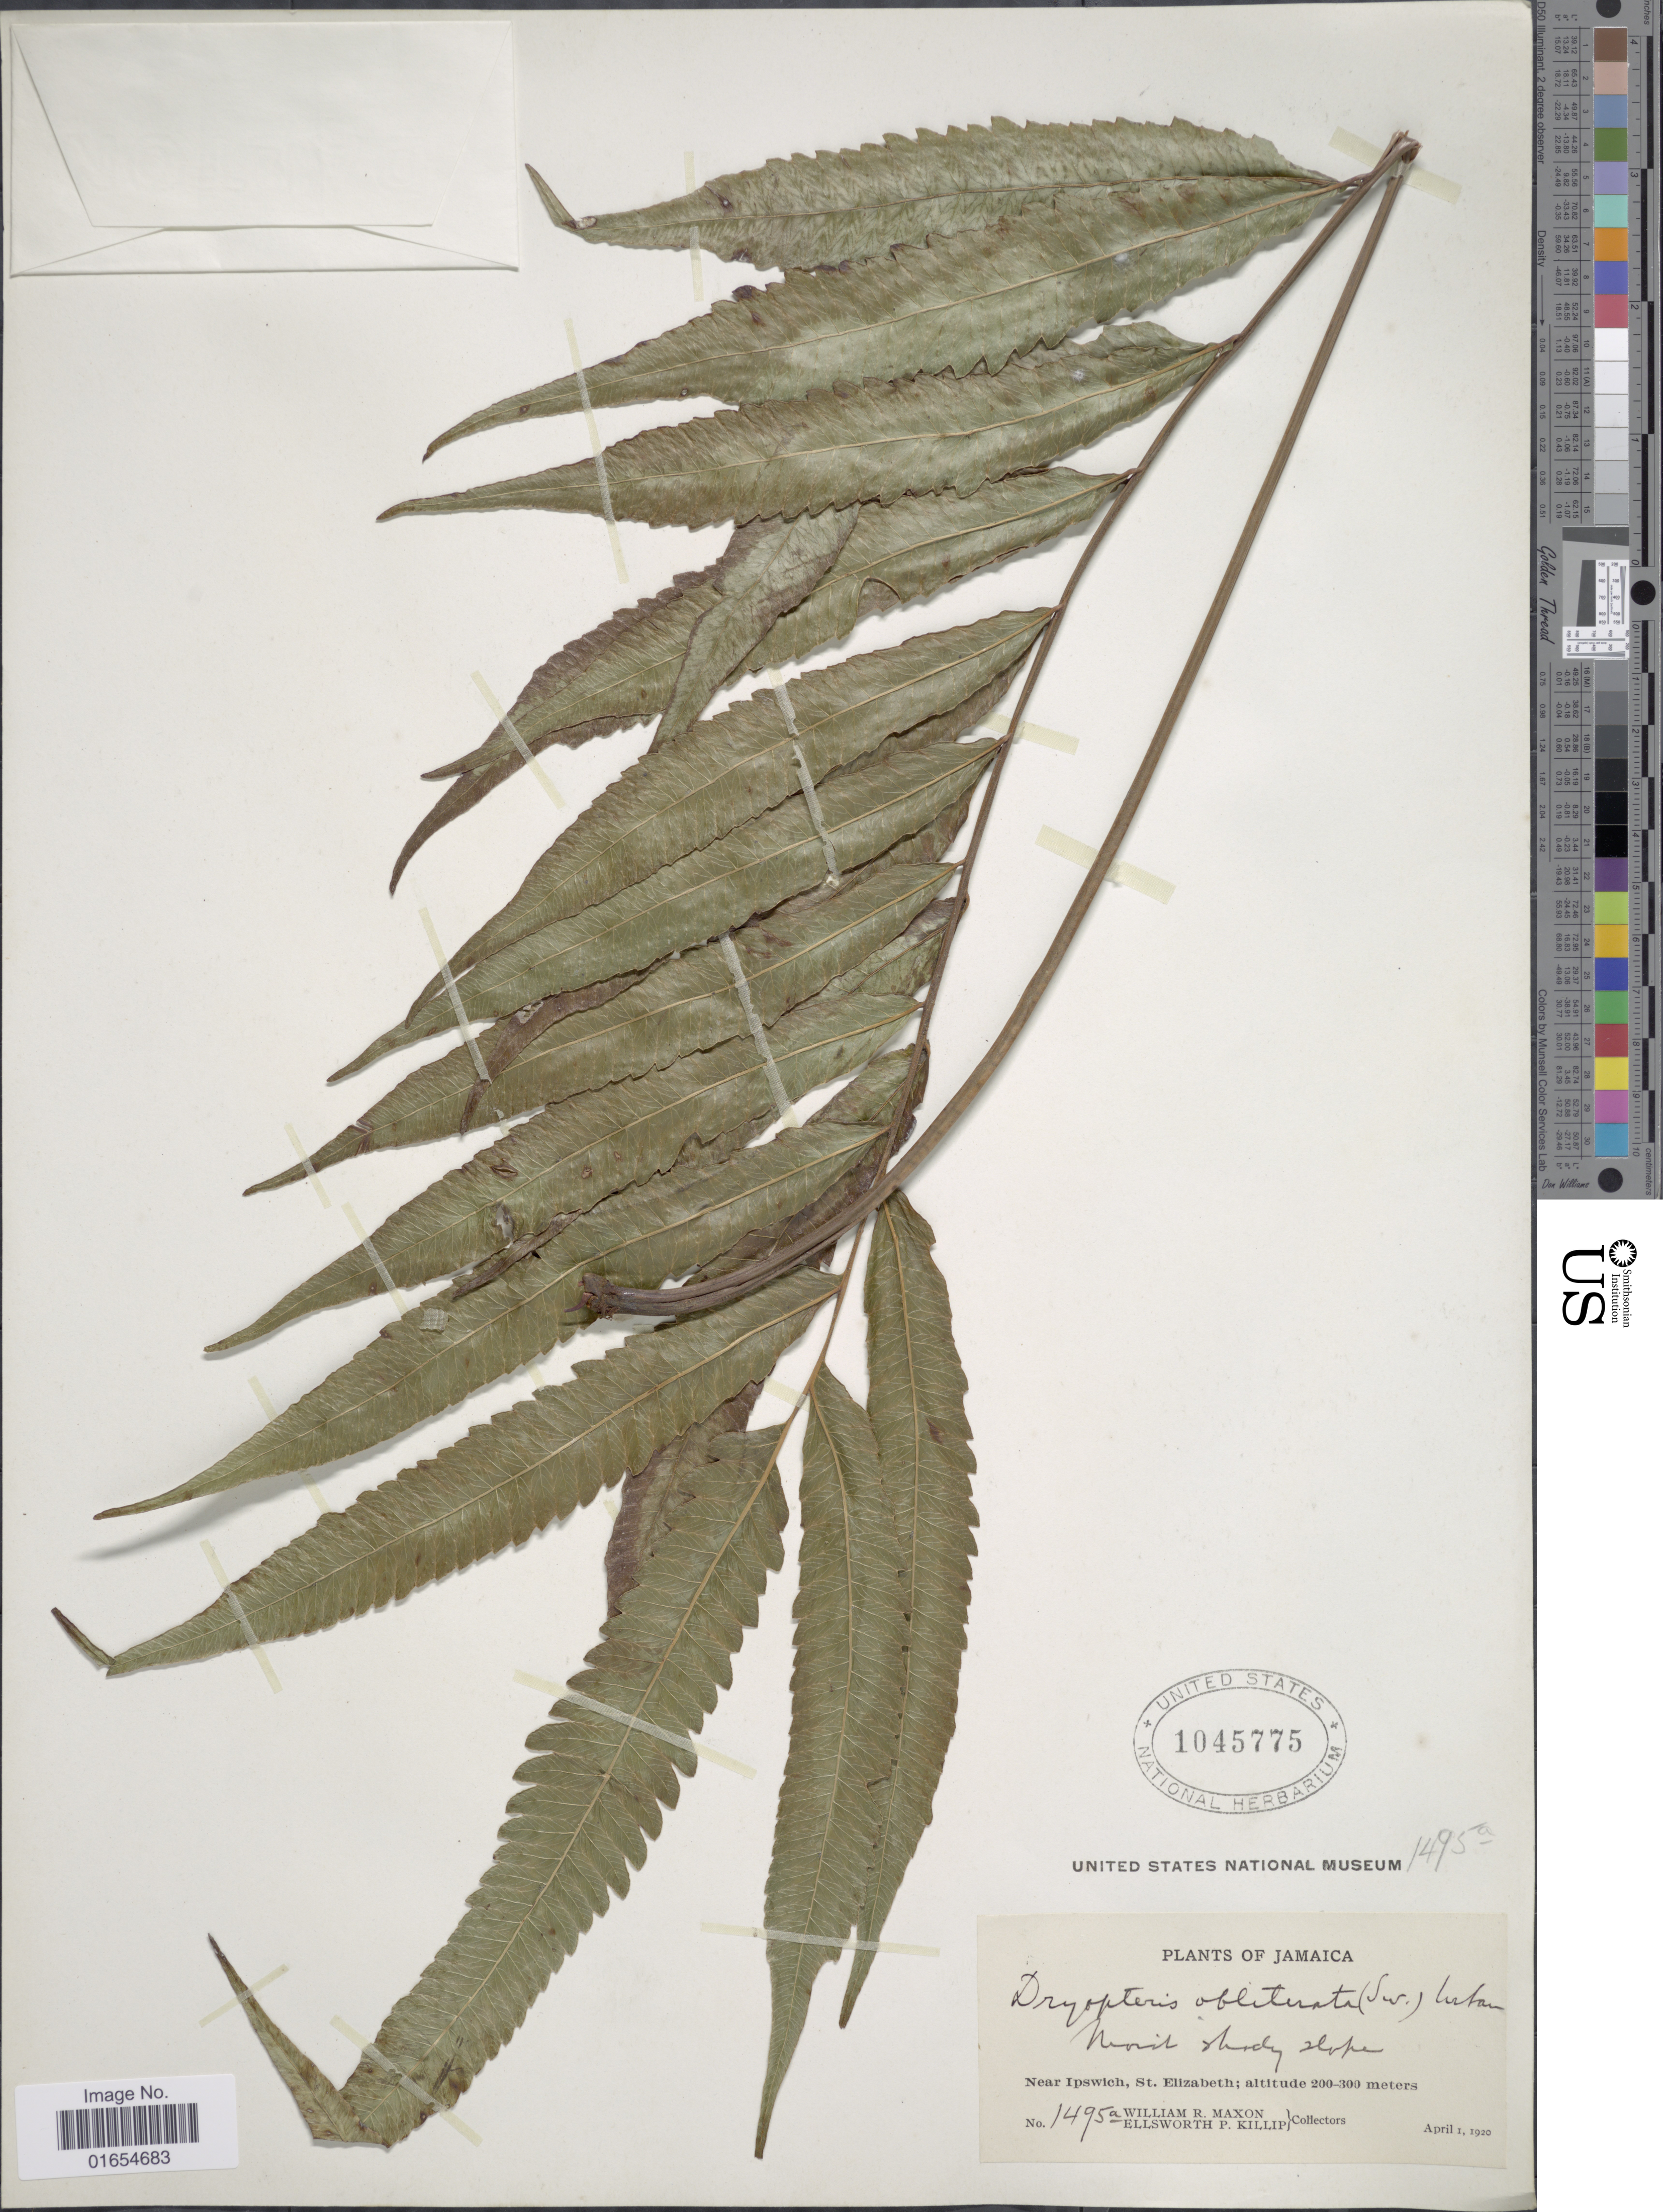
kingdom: Plantae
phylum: Tracheophyta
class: Polypodiopsida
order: Polypodiales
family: Thelypteridaceae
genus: Goniopteris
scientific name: Goniopteris obliterata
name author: (Sw.) C. Presl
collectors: W. R. Maxon & E. P. Killip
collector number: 1495a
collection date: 1920-04-01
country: Jamaica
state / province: Saint Elizabeth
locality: Near Ipswich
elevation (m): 200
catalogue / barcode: US 1045775